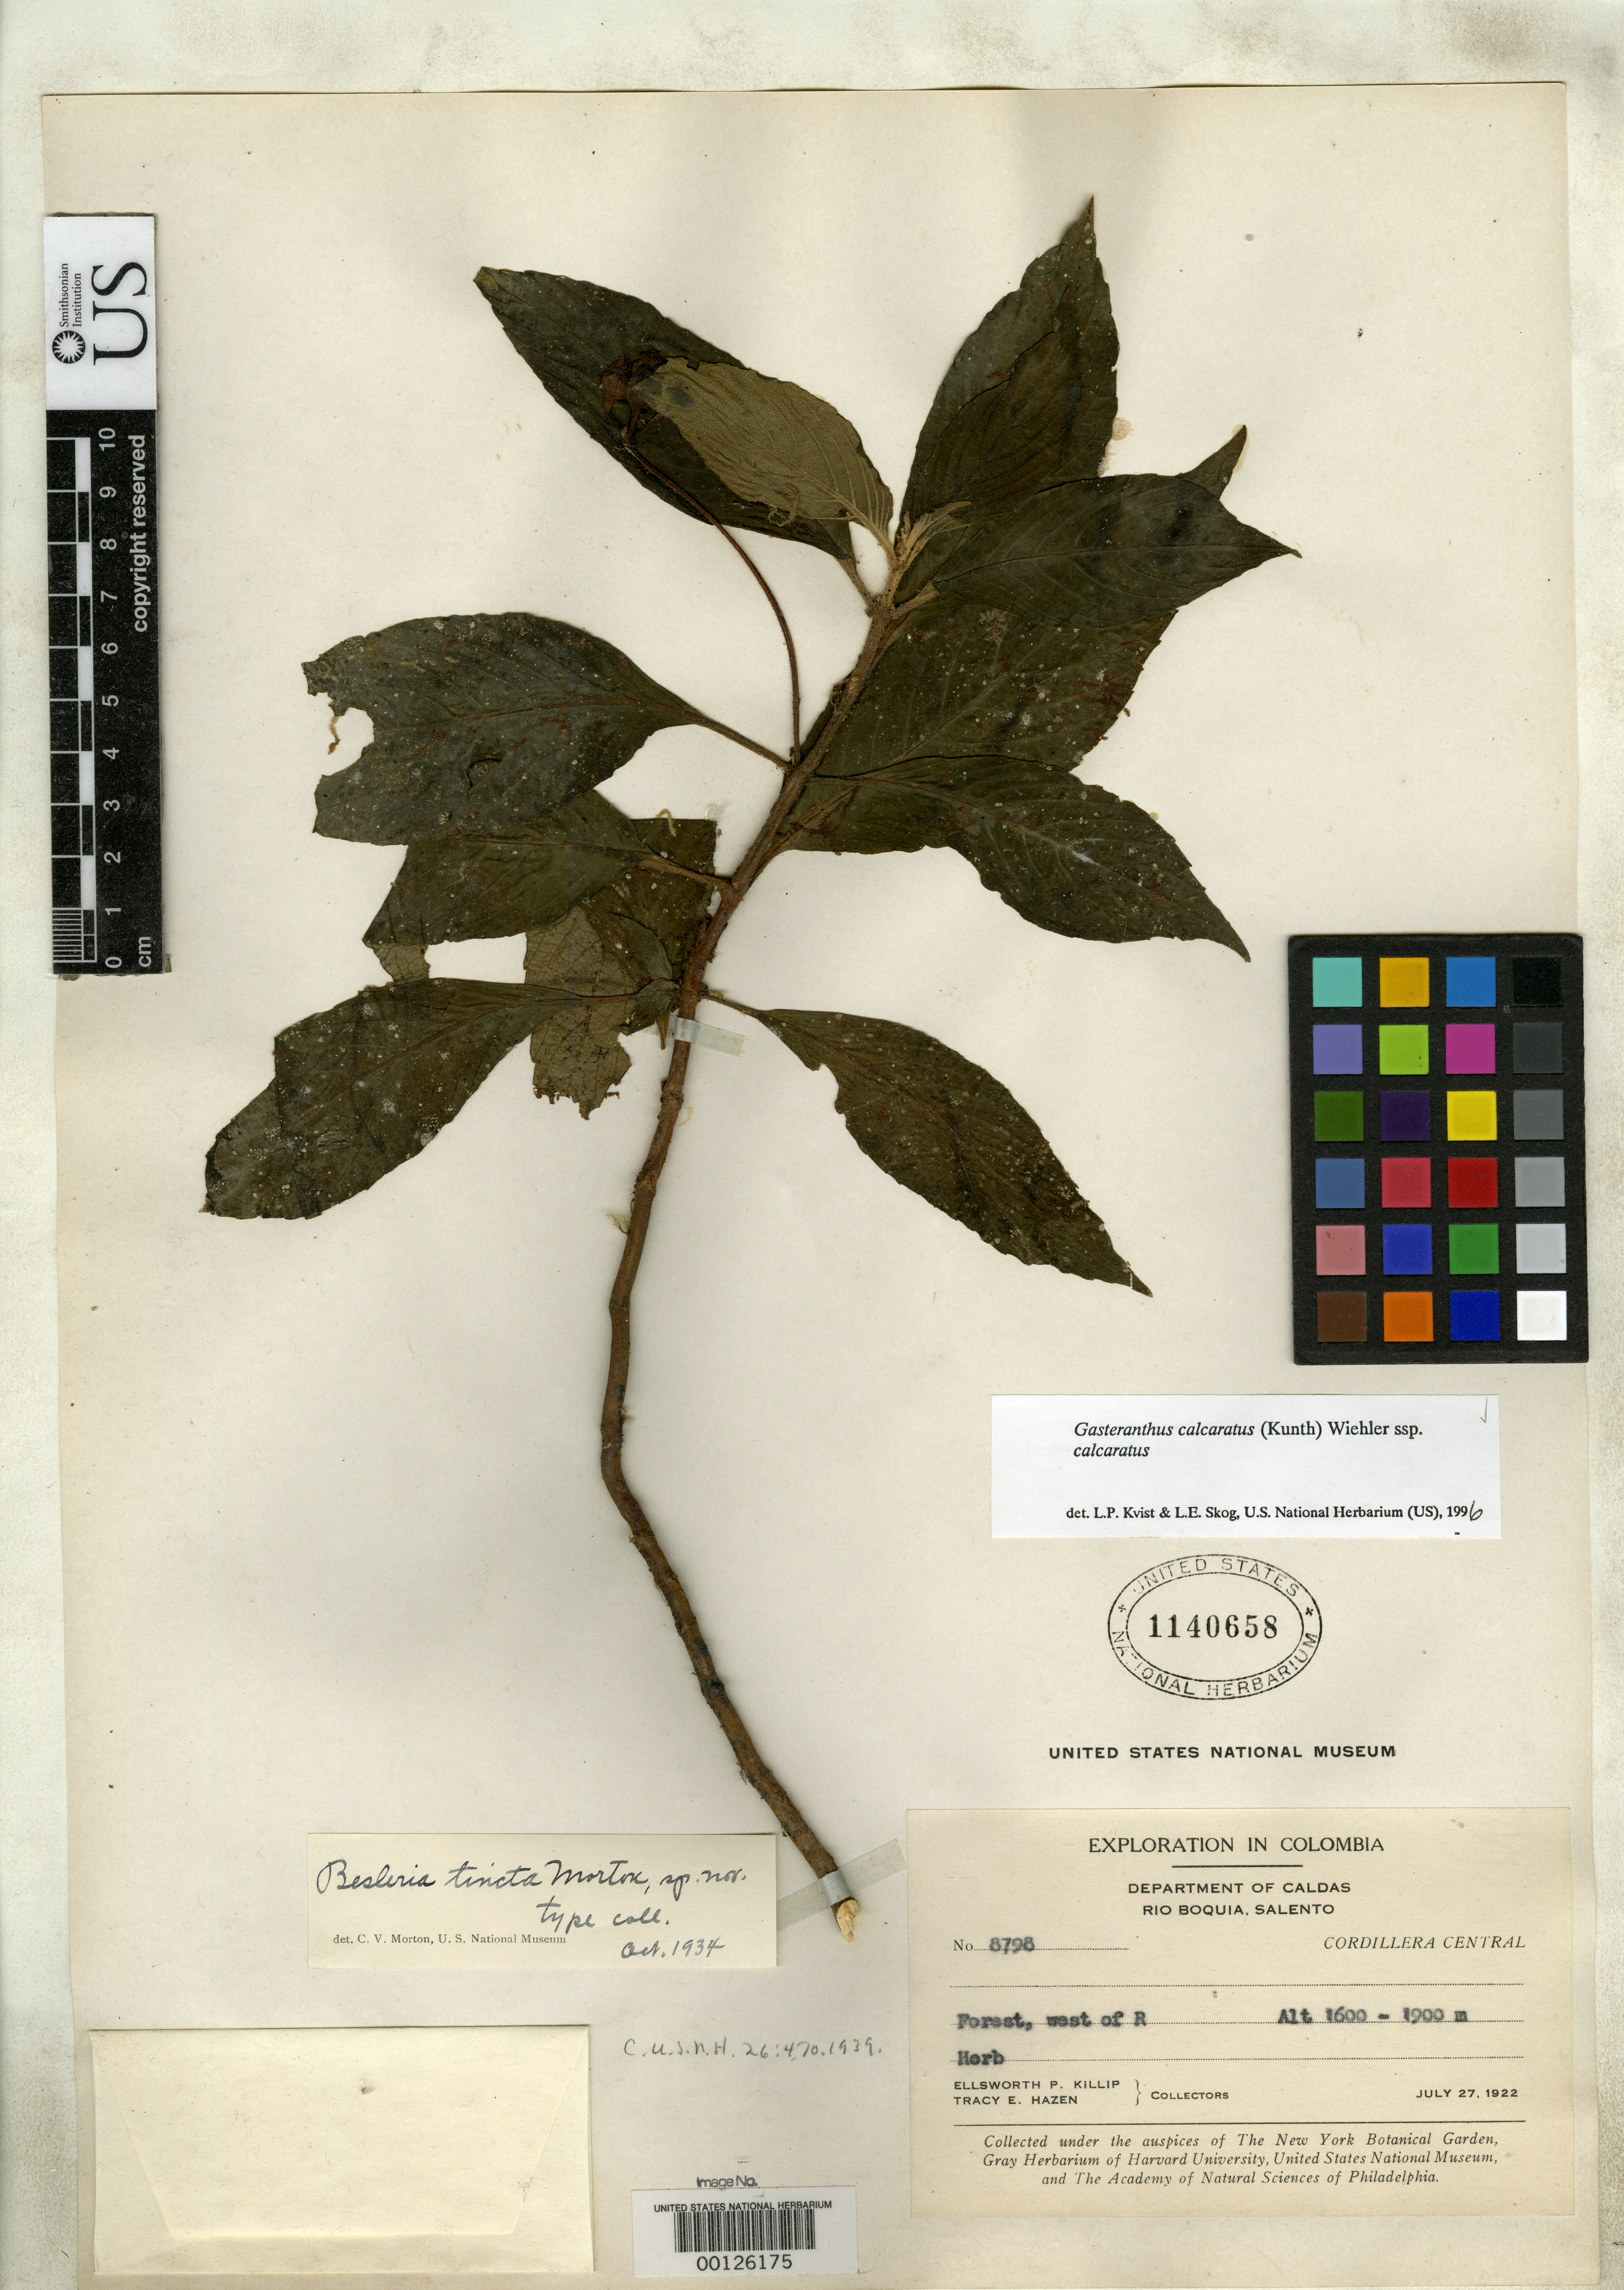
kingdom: Plantae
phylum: Tracheophyta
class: Magnoliopsida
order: Lamiales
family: Gesneriaceae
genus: Besleria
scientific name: Besleria tincta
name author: C.V. Morton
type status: Isotype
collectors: E. P. Killip & T. E. Hazen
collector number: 8798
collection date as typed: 27 Jul 1922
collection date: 1922-07-27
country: Colombia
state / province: Caldas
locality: Salento, Rio Boquia.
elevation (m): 1600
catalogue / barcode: US 1140658